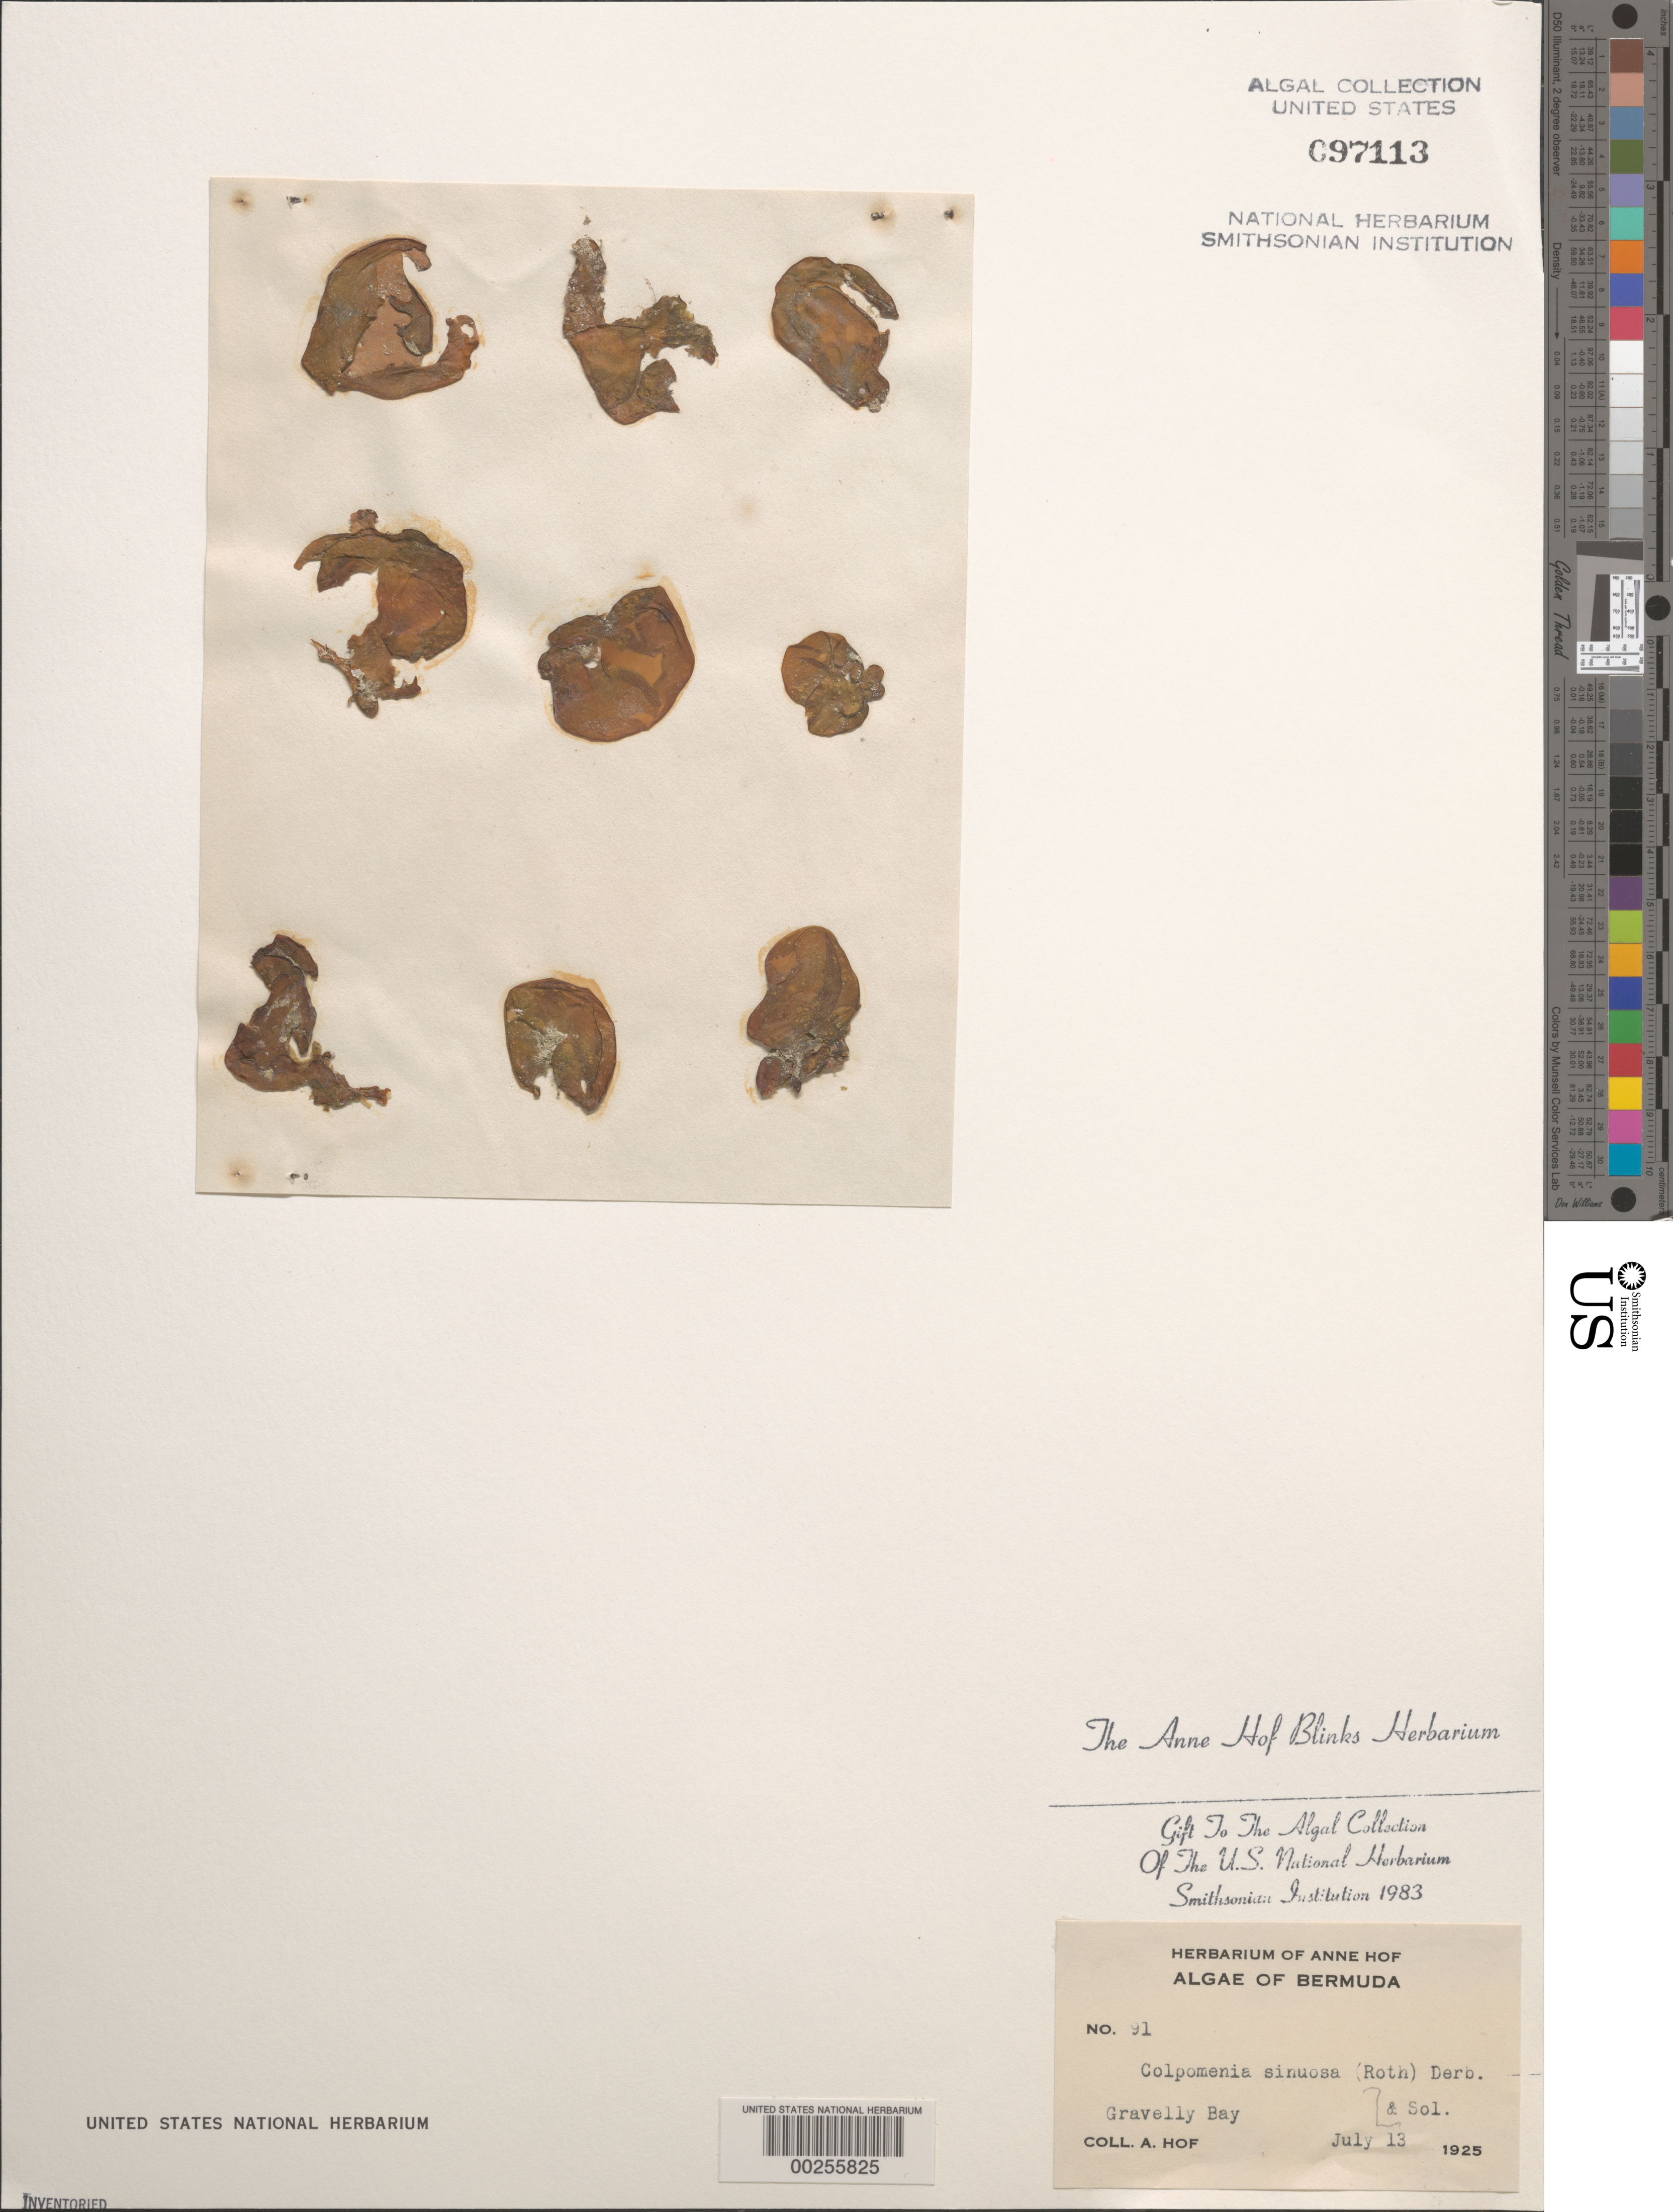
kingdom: Chromista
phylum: Ochrophyta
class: Phaeophyceae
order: Scytosiphonales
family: Scytosiphonaceae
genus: Colpomenia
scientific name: Colpomenia sinuosa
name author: (K. Mert. ex Roth) Derbes & Solier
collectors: A. Blinks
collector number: AHB 91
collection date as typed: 13 Jul 1925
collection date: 1925-07-13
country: Bermuda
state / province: Smithʼs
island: Bermuda Island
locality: Gravelly Bay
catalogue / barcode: US 97113